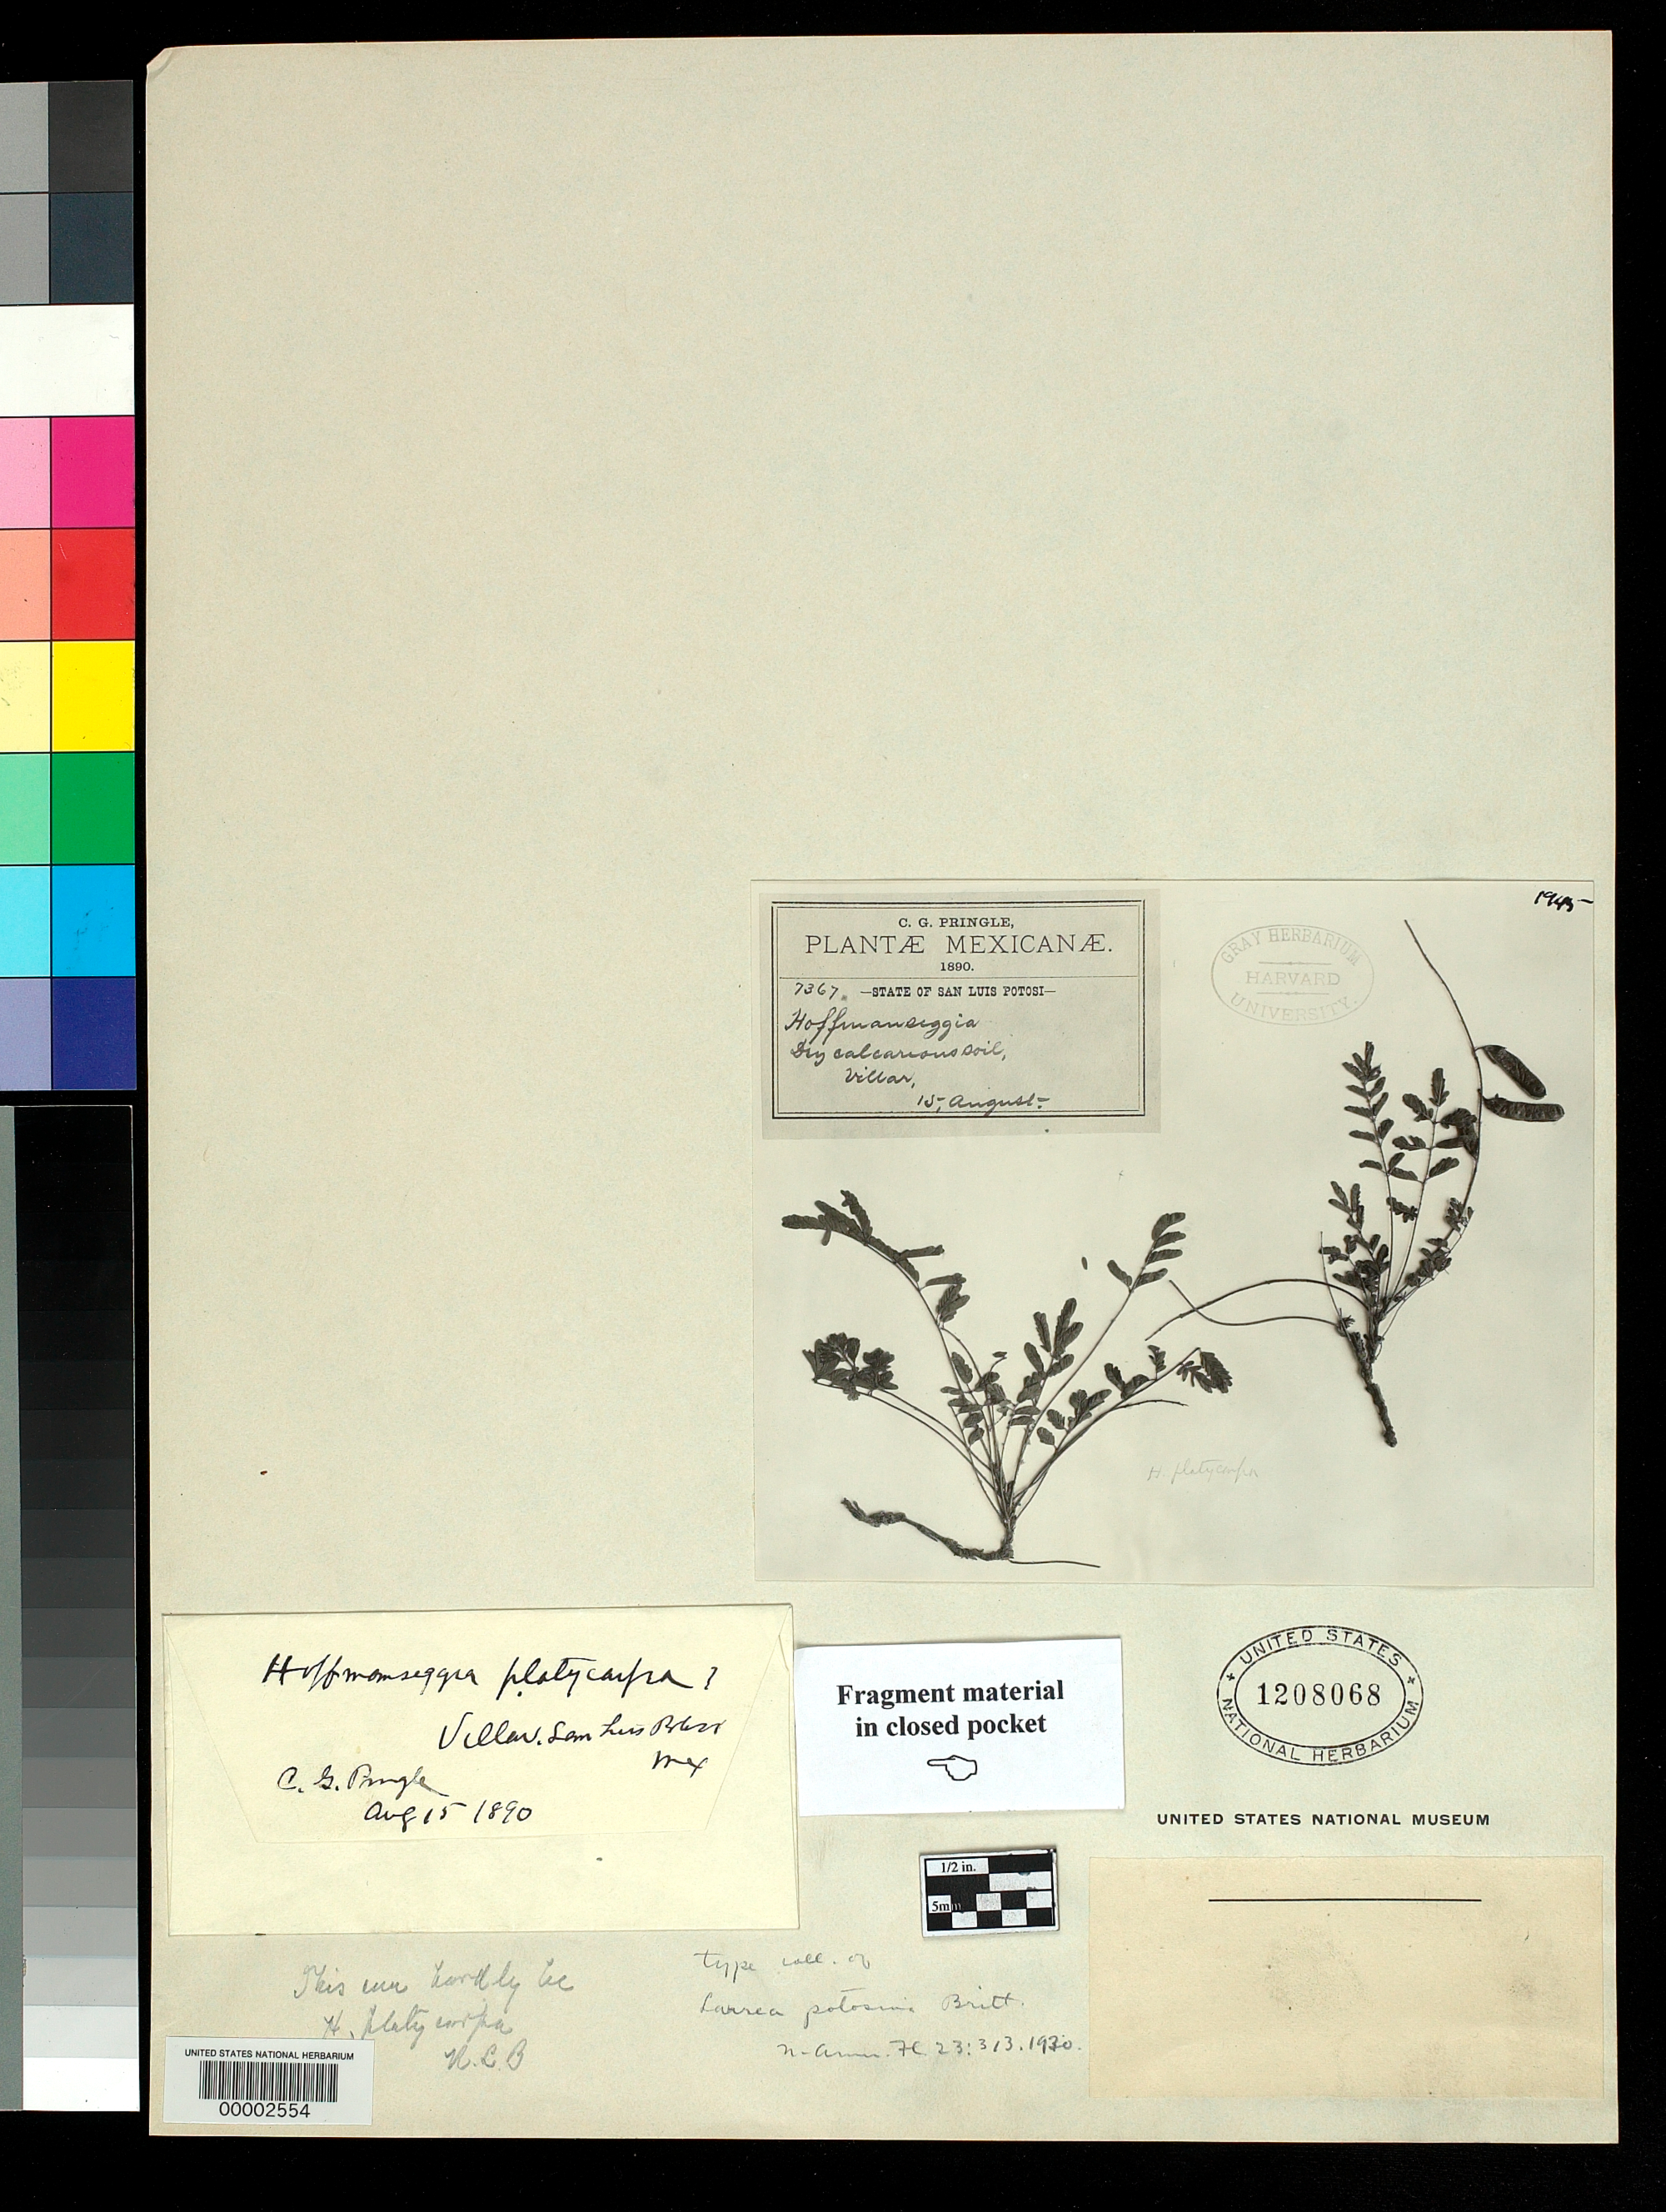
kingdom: Plantae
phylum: Tracheophyta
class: Magnoliopsida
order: Fabales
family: Fabaceae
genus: Larrea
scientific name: Larrea potosina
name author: Britton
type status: Type Fragment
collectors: C. G. Pringle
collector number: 7367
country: Mexico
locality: E of Monserrat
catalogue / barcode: US 1208068